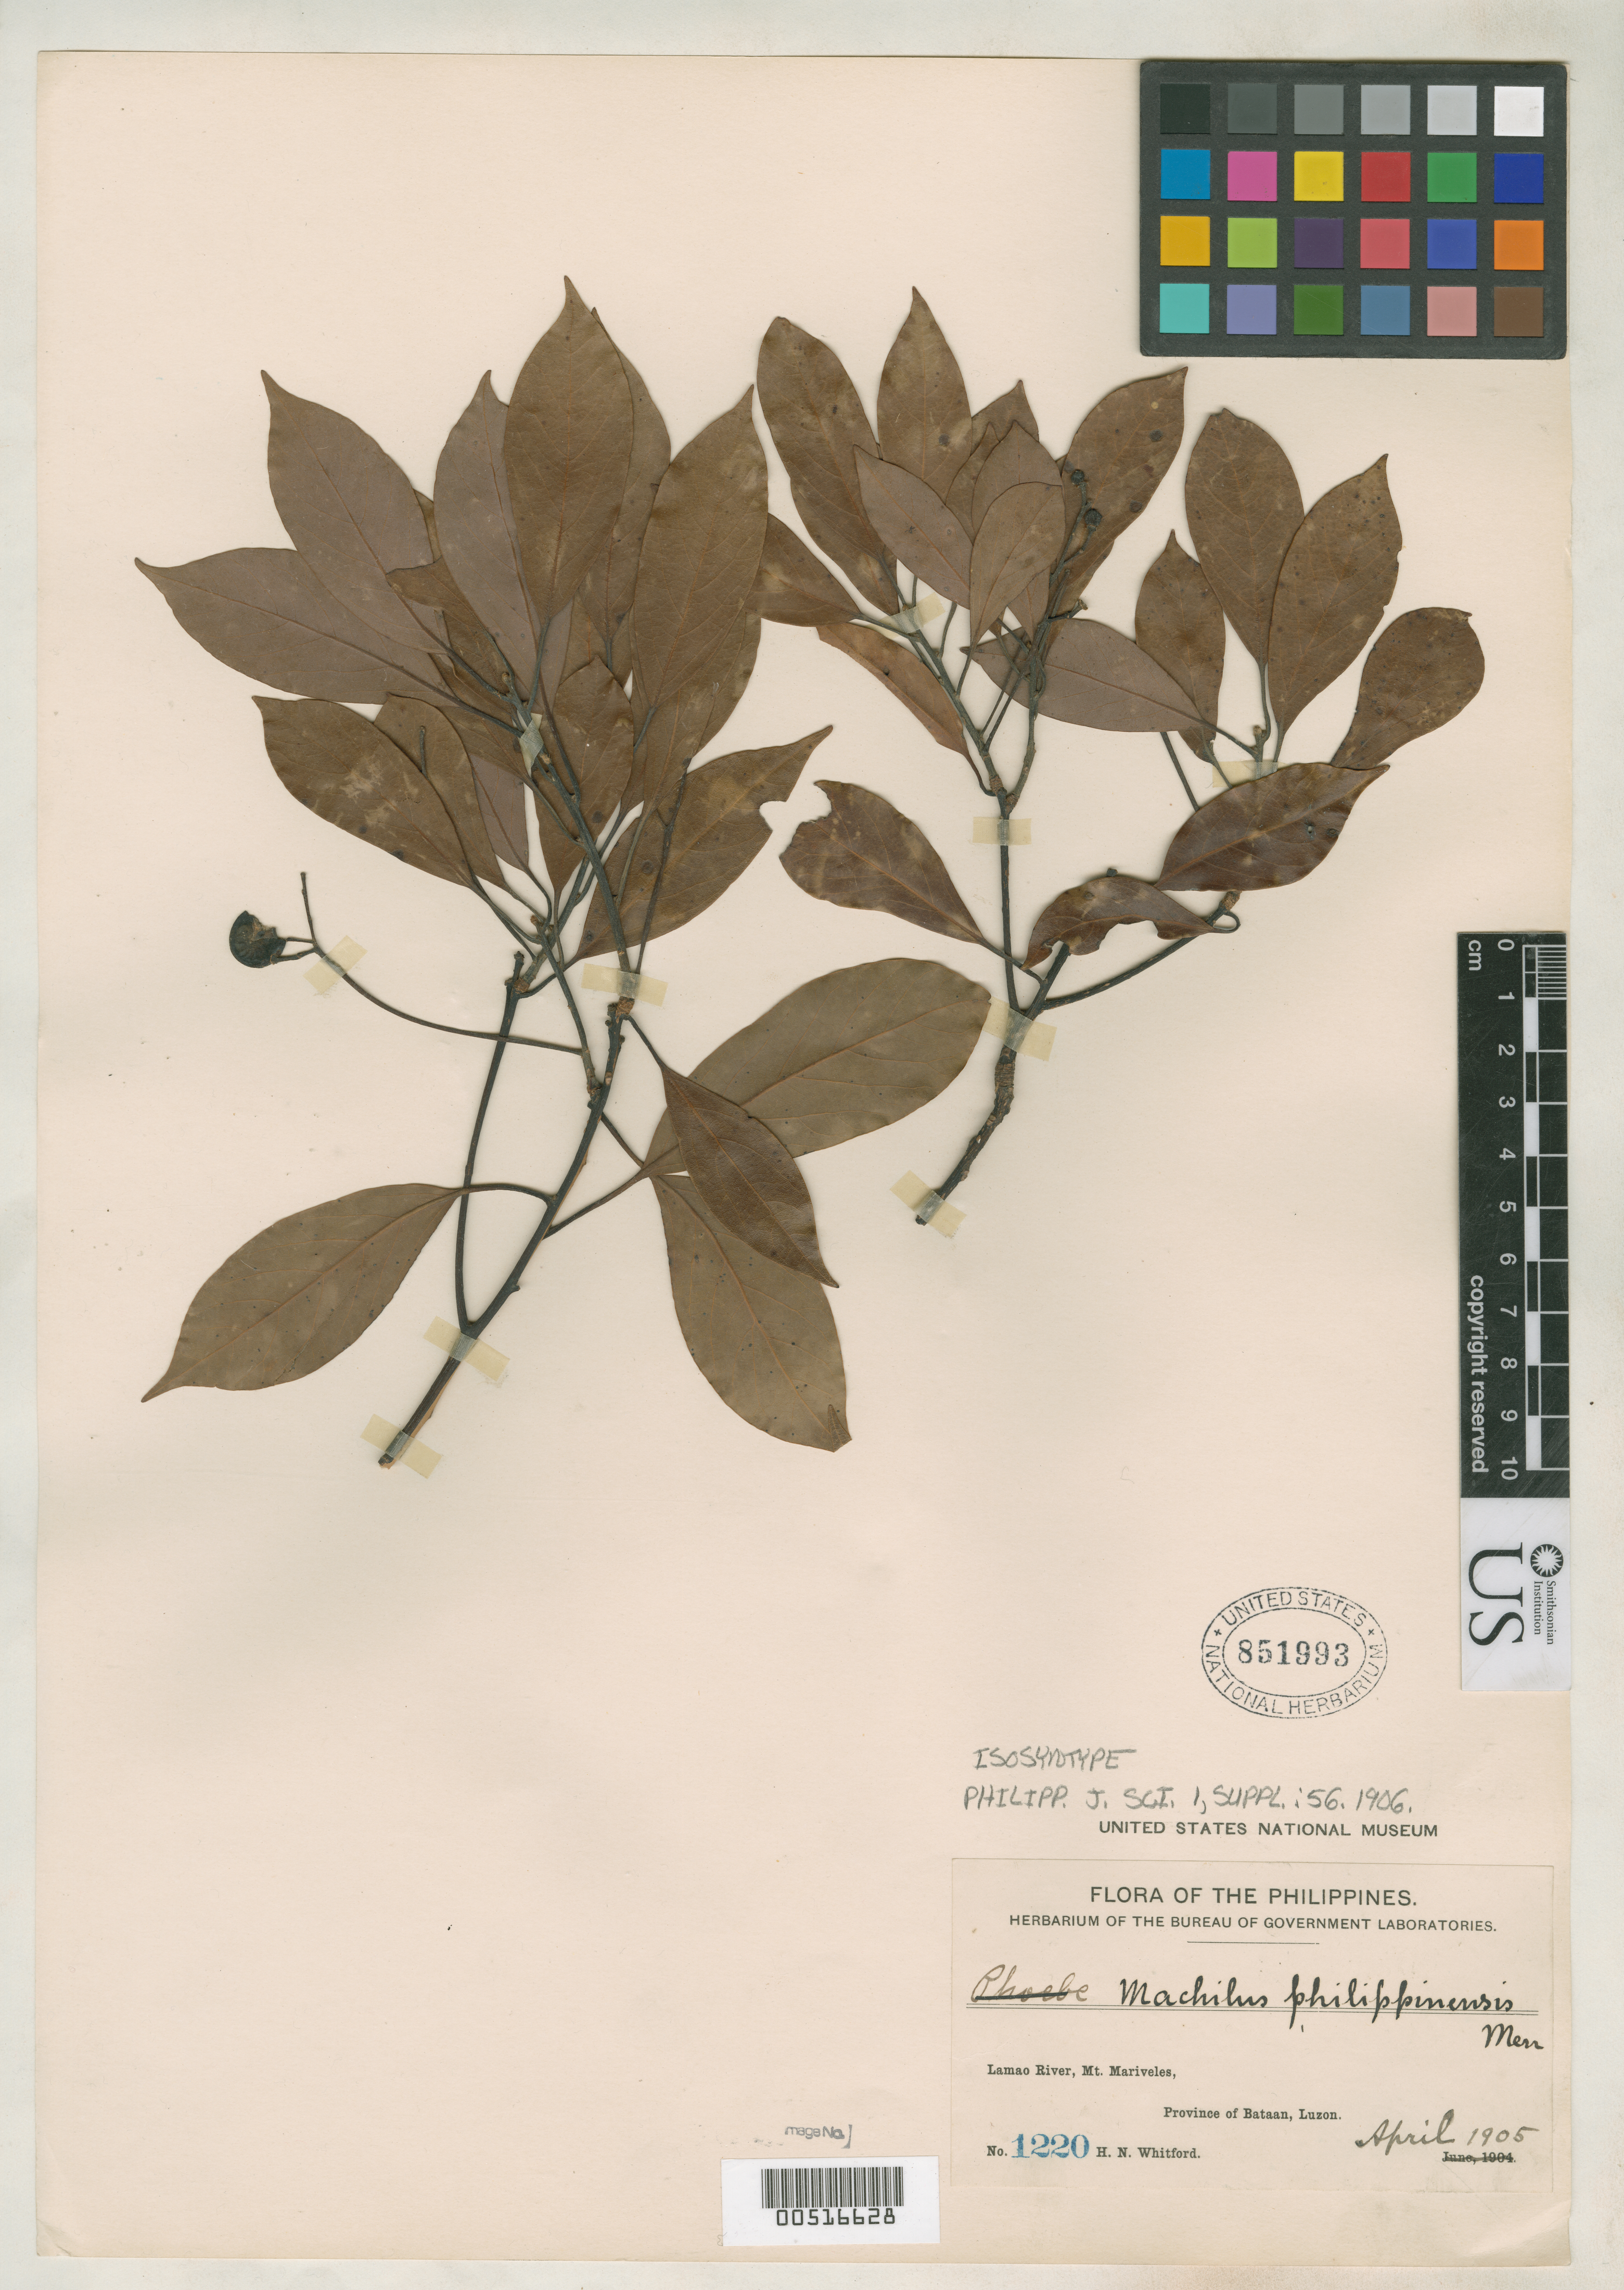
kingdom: Plantae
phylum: Tracheophyta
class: Magnoliopsida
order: Laurales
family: Lauraceae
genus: Machilus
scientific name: Machilus philippinensis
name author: Merr.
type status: Isosyntype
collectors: H. N. Whitford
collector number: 1220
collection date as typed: Apr 1905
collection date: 1905-04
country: Philippines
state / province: Central Luzon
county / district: Bataan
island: Luzon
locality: Lamao River, Mt Mariveles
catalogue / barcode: US 851993